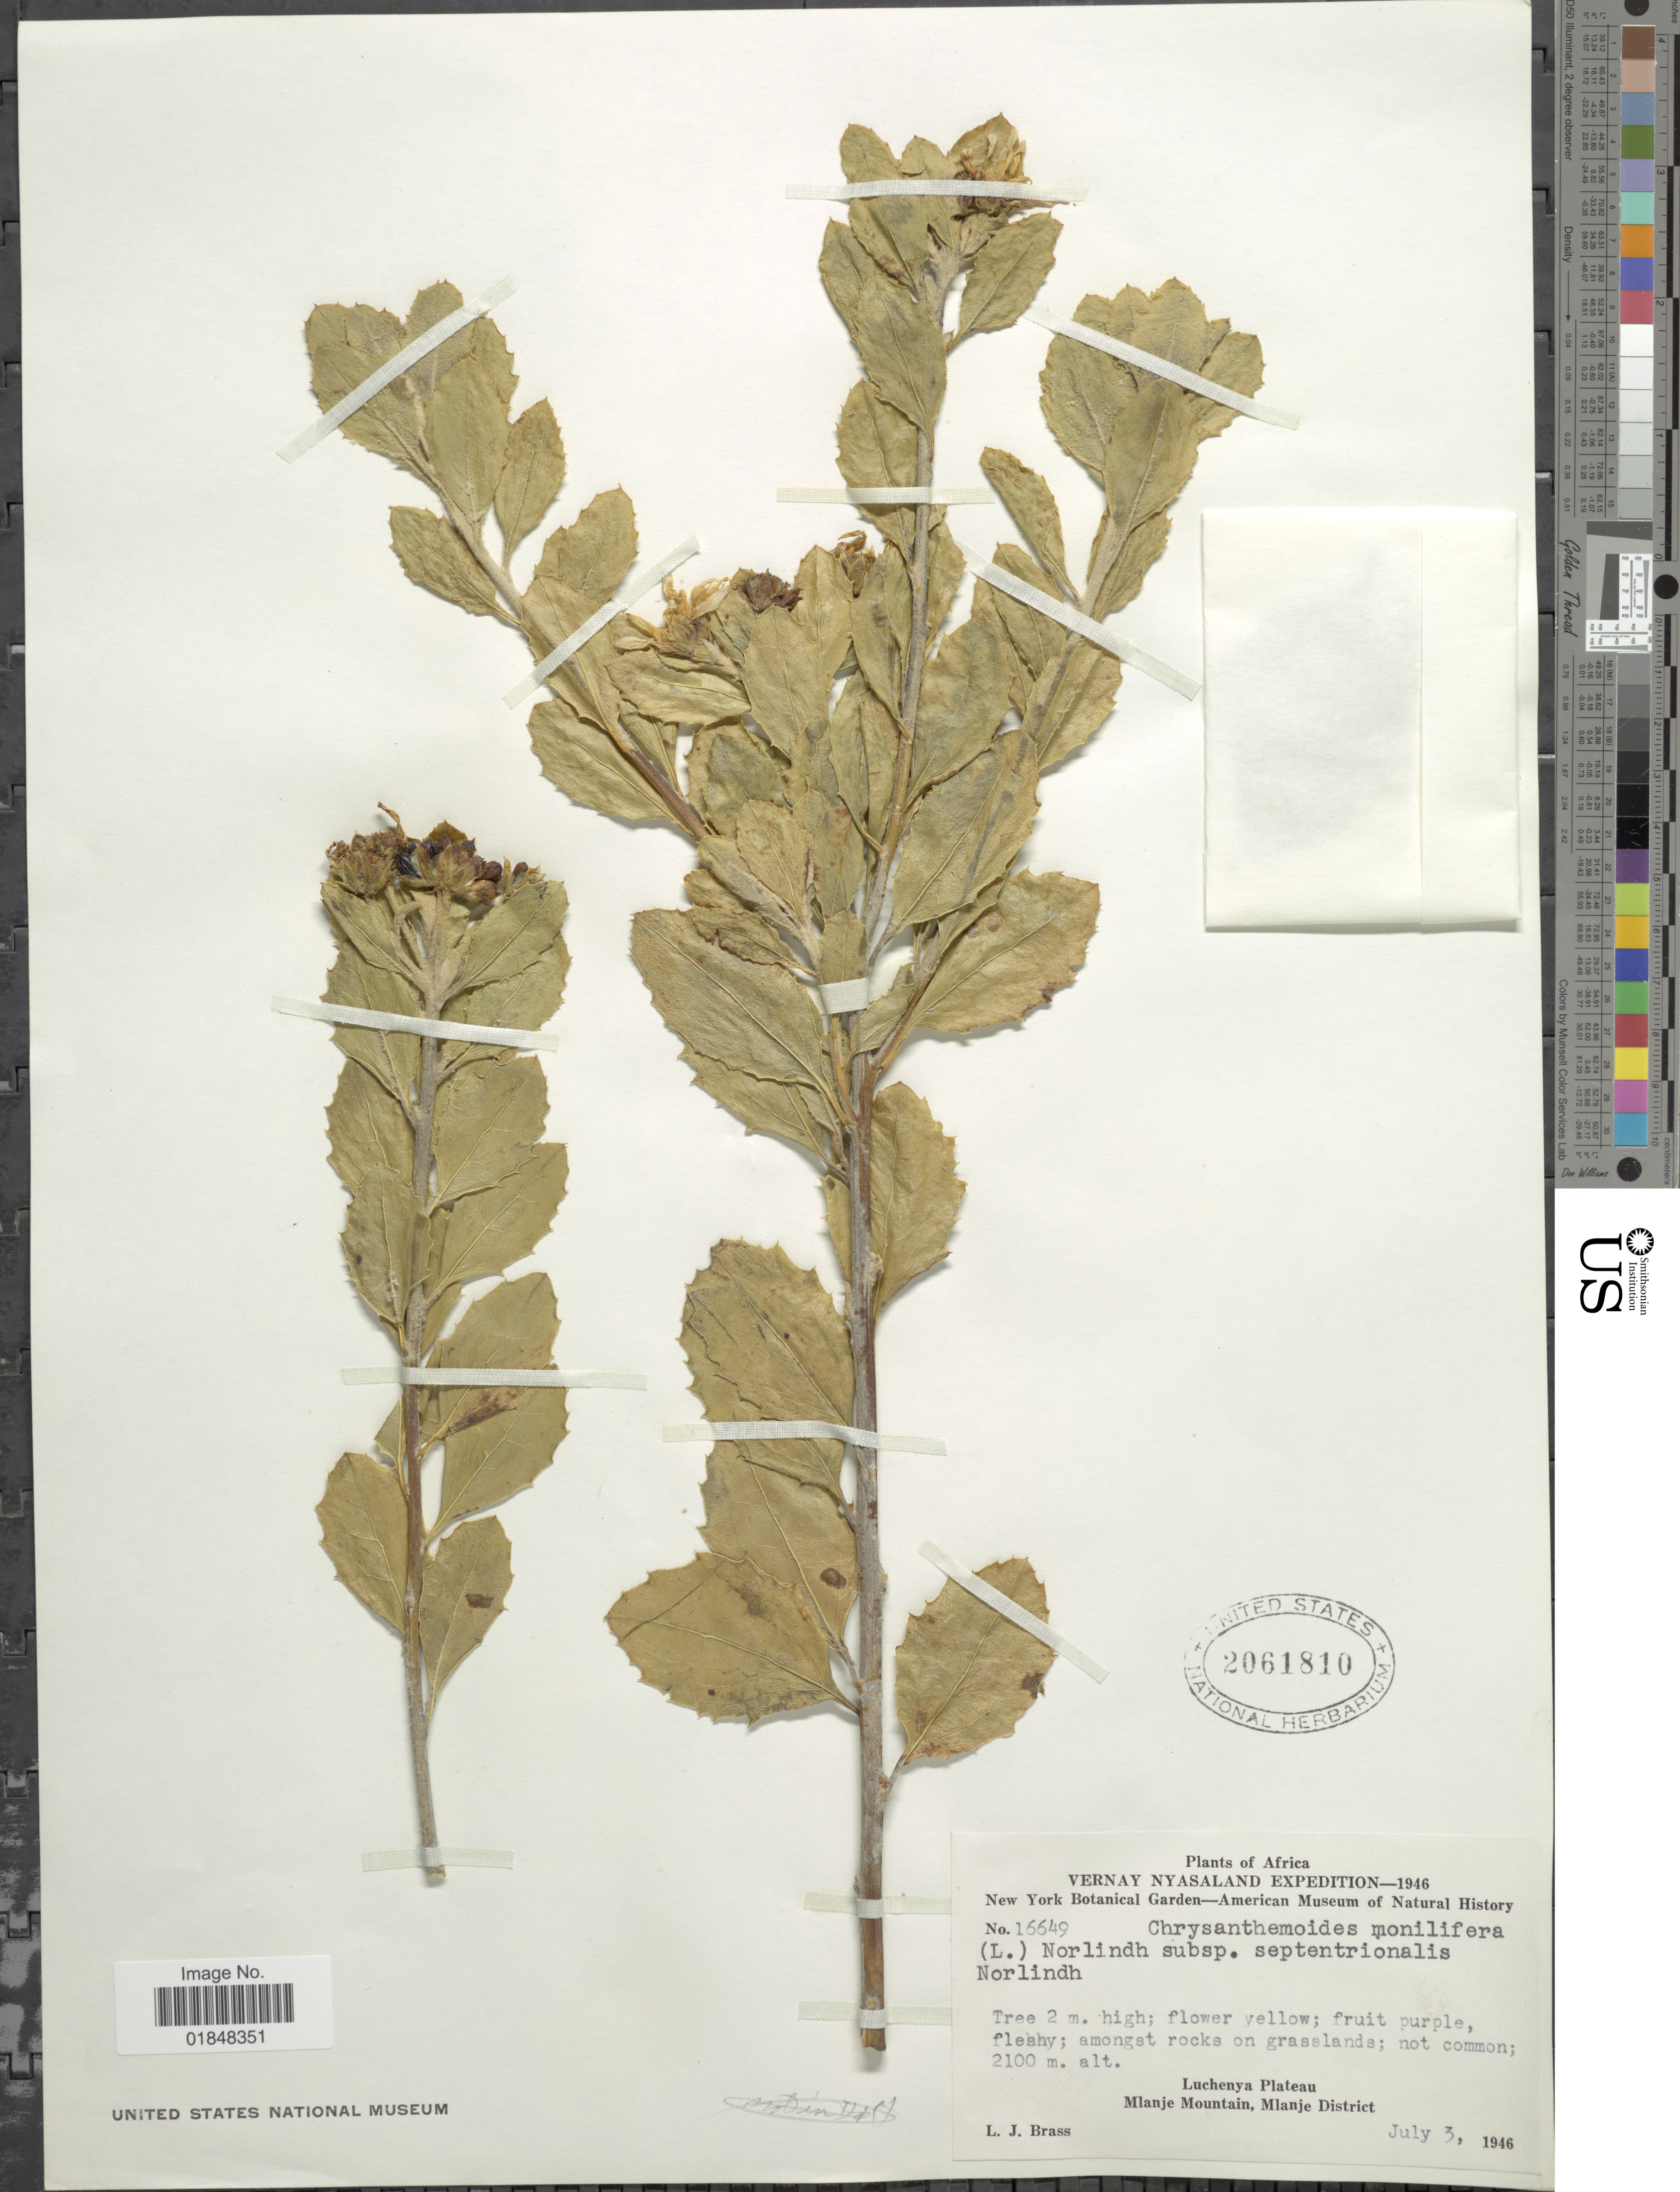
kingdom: Plantae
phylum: Tracheophyta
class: Magnoliopsida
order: Asterales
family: Asteraceae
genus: Chrysanthemoides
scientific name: Chrysanthemoides monilifera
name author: (L.) Norl.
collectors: L. J. Brass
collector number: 16649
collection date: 1946-07-03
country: Malawi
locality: Nyasaland. Luchenya Plateau, Mlanje Mountain, Mlanje District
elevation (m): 2100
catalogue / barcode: US 2061810